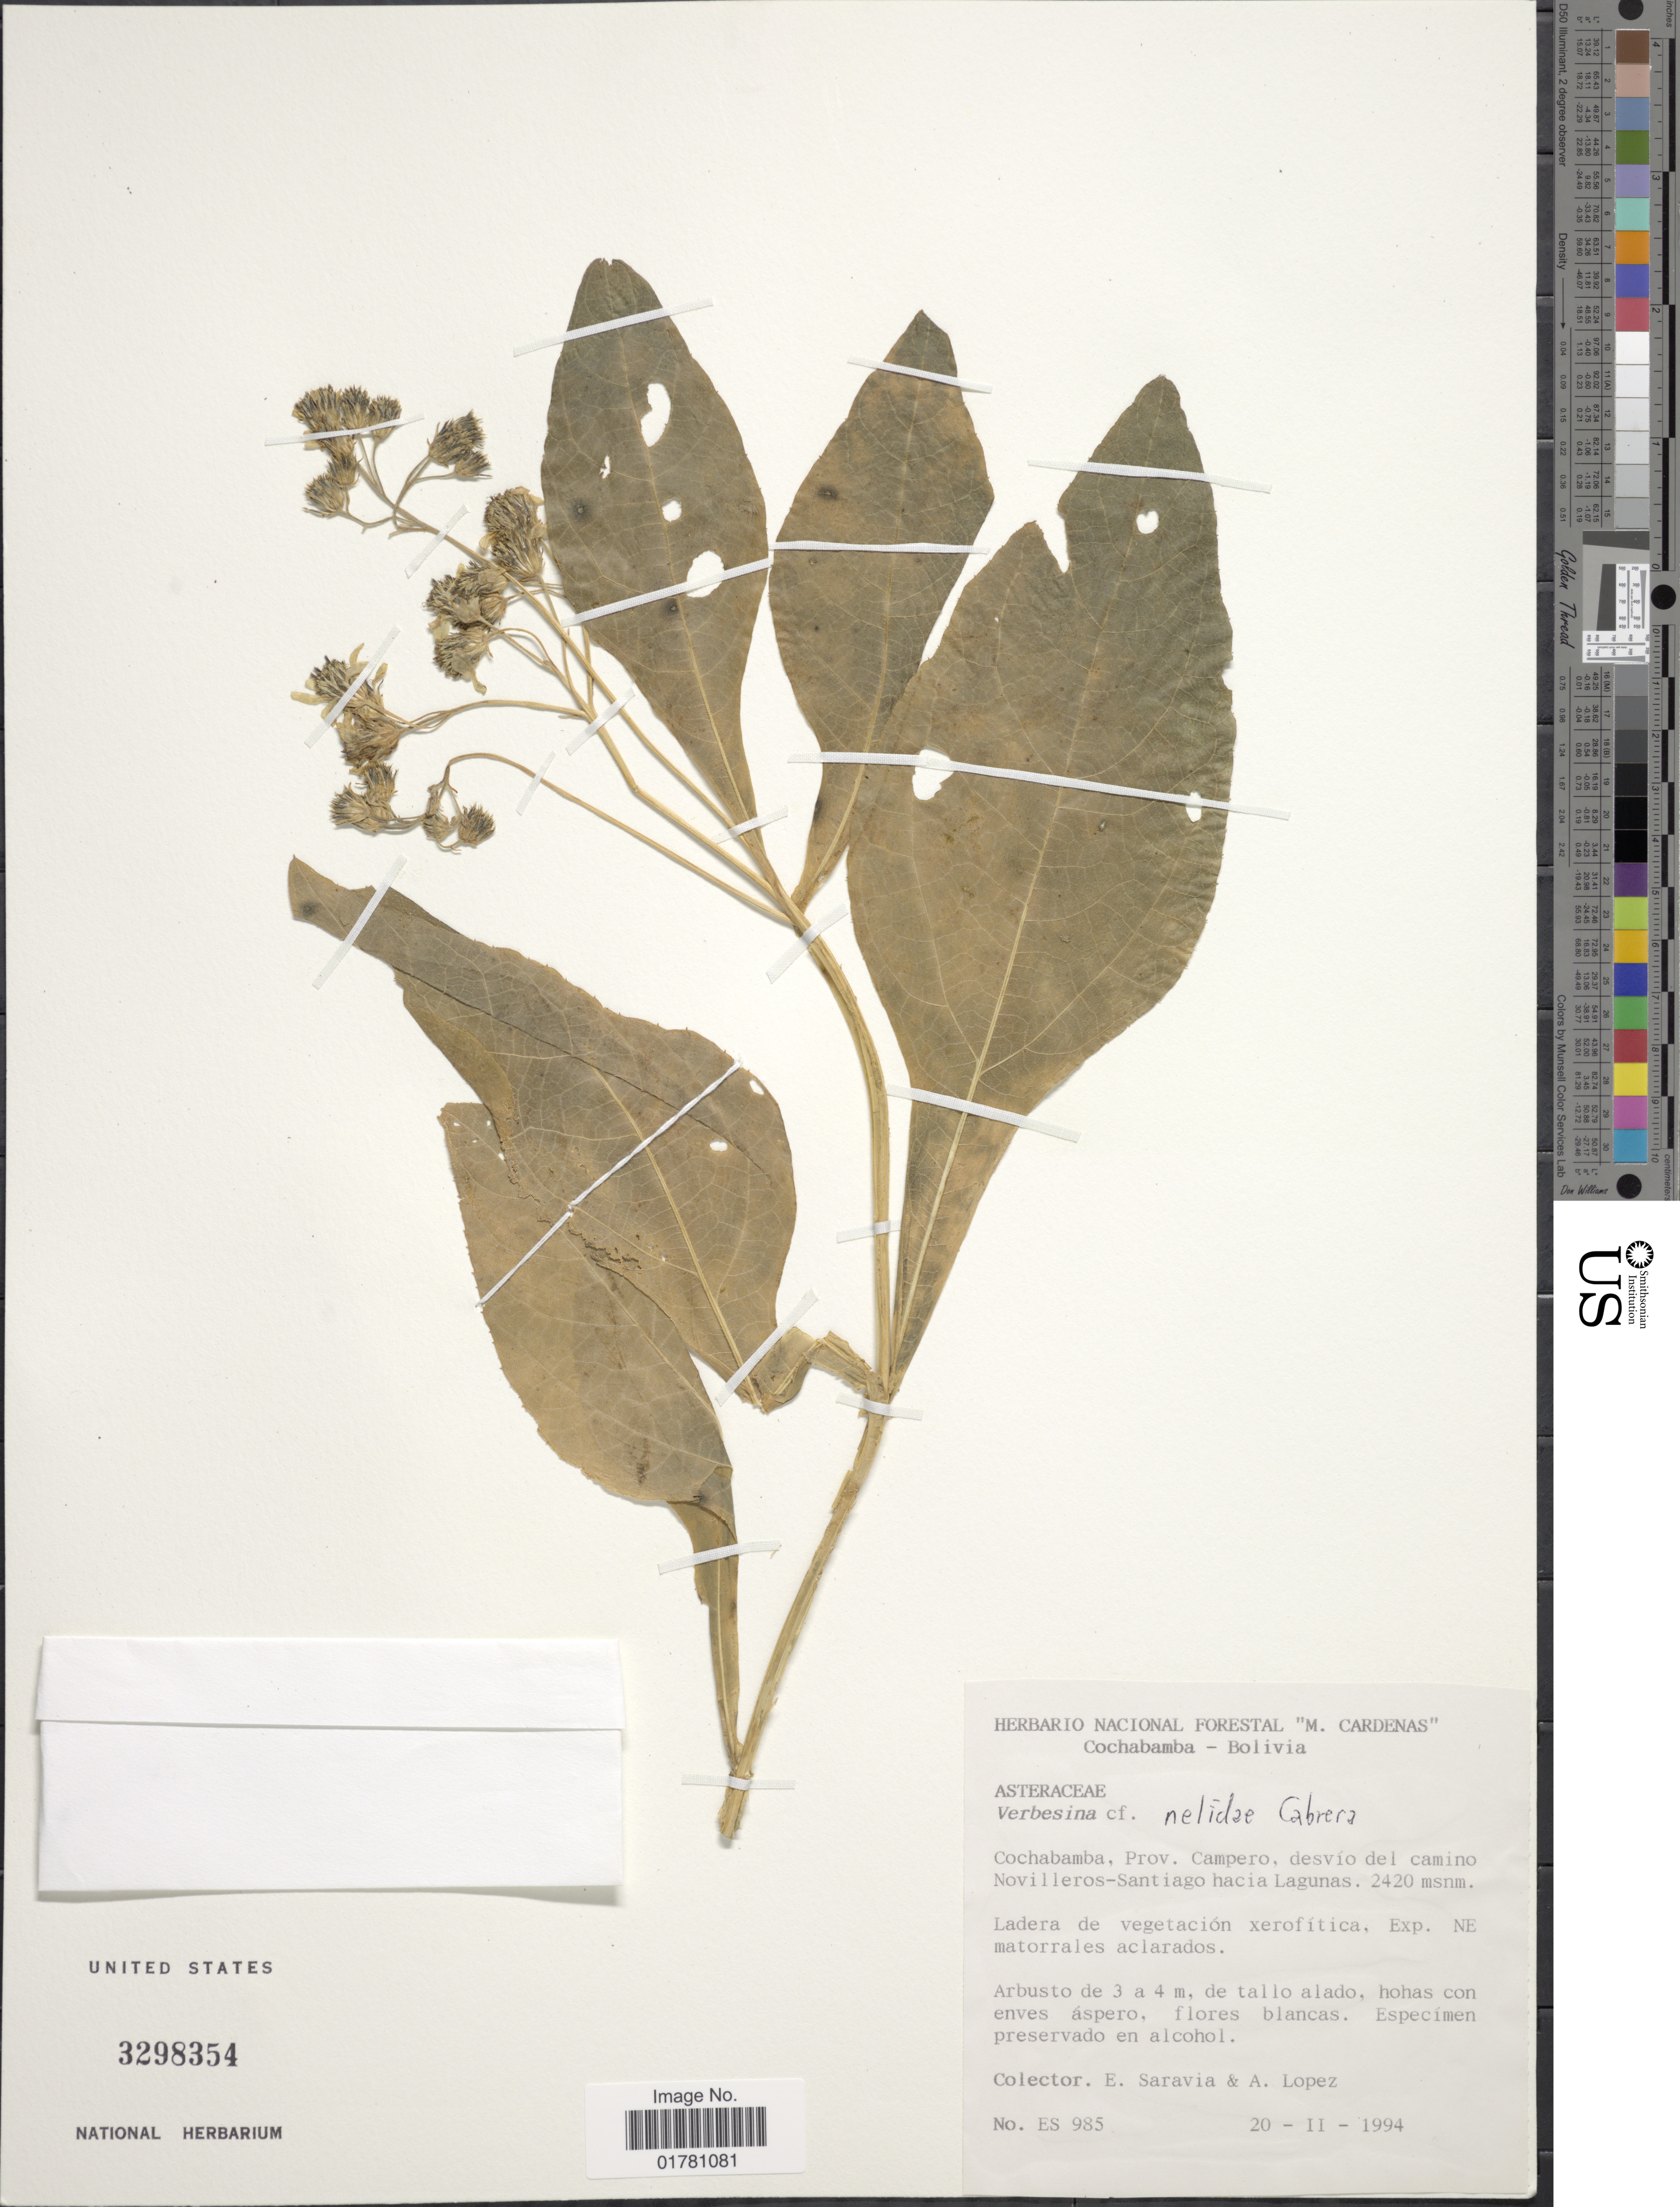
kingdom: Plantae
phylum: Tracheophyta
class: Magnoliopsida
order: Asterales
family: Asteraceae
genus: Verbesina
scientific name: Verbesina nelidae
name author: Cabrera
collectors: E. Saravia & A. Lopez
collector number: ES 985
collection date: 1994-02-20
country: Bolivia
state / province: Cochabamba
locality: Prov. Campero, desvio del camino Novilleros-Santiago hacia Lagunas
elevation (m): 2420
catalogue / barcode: US 3298354